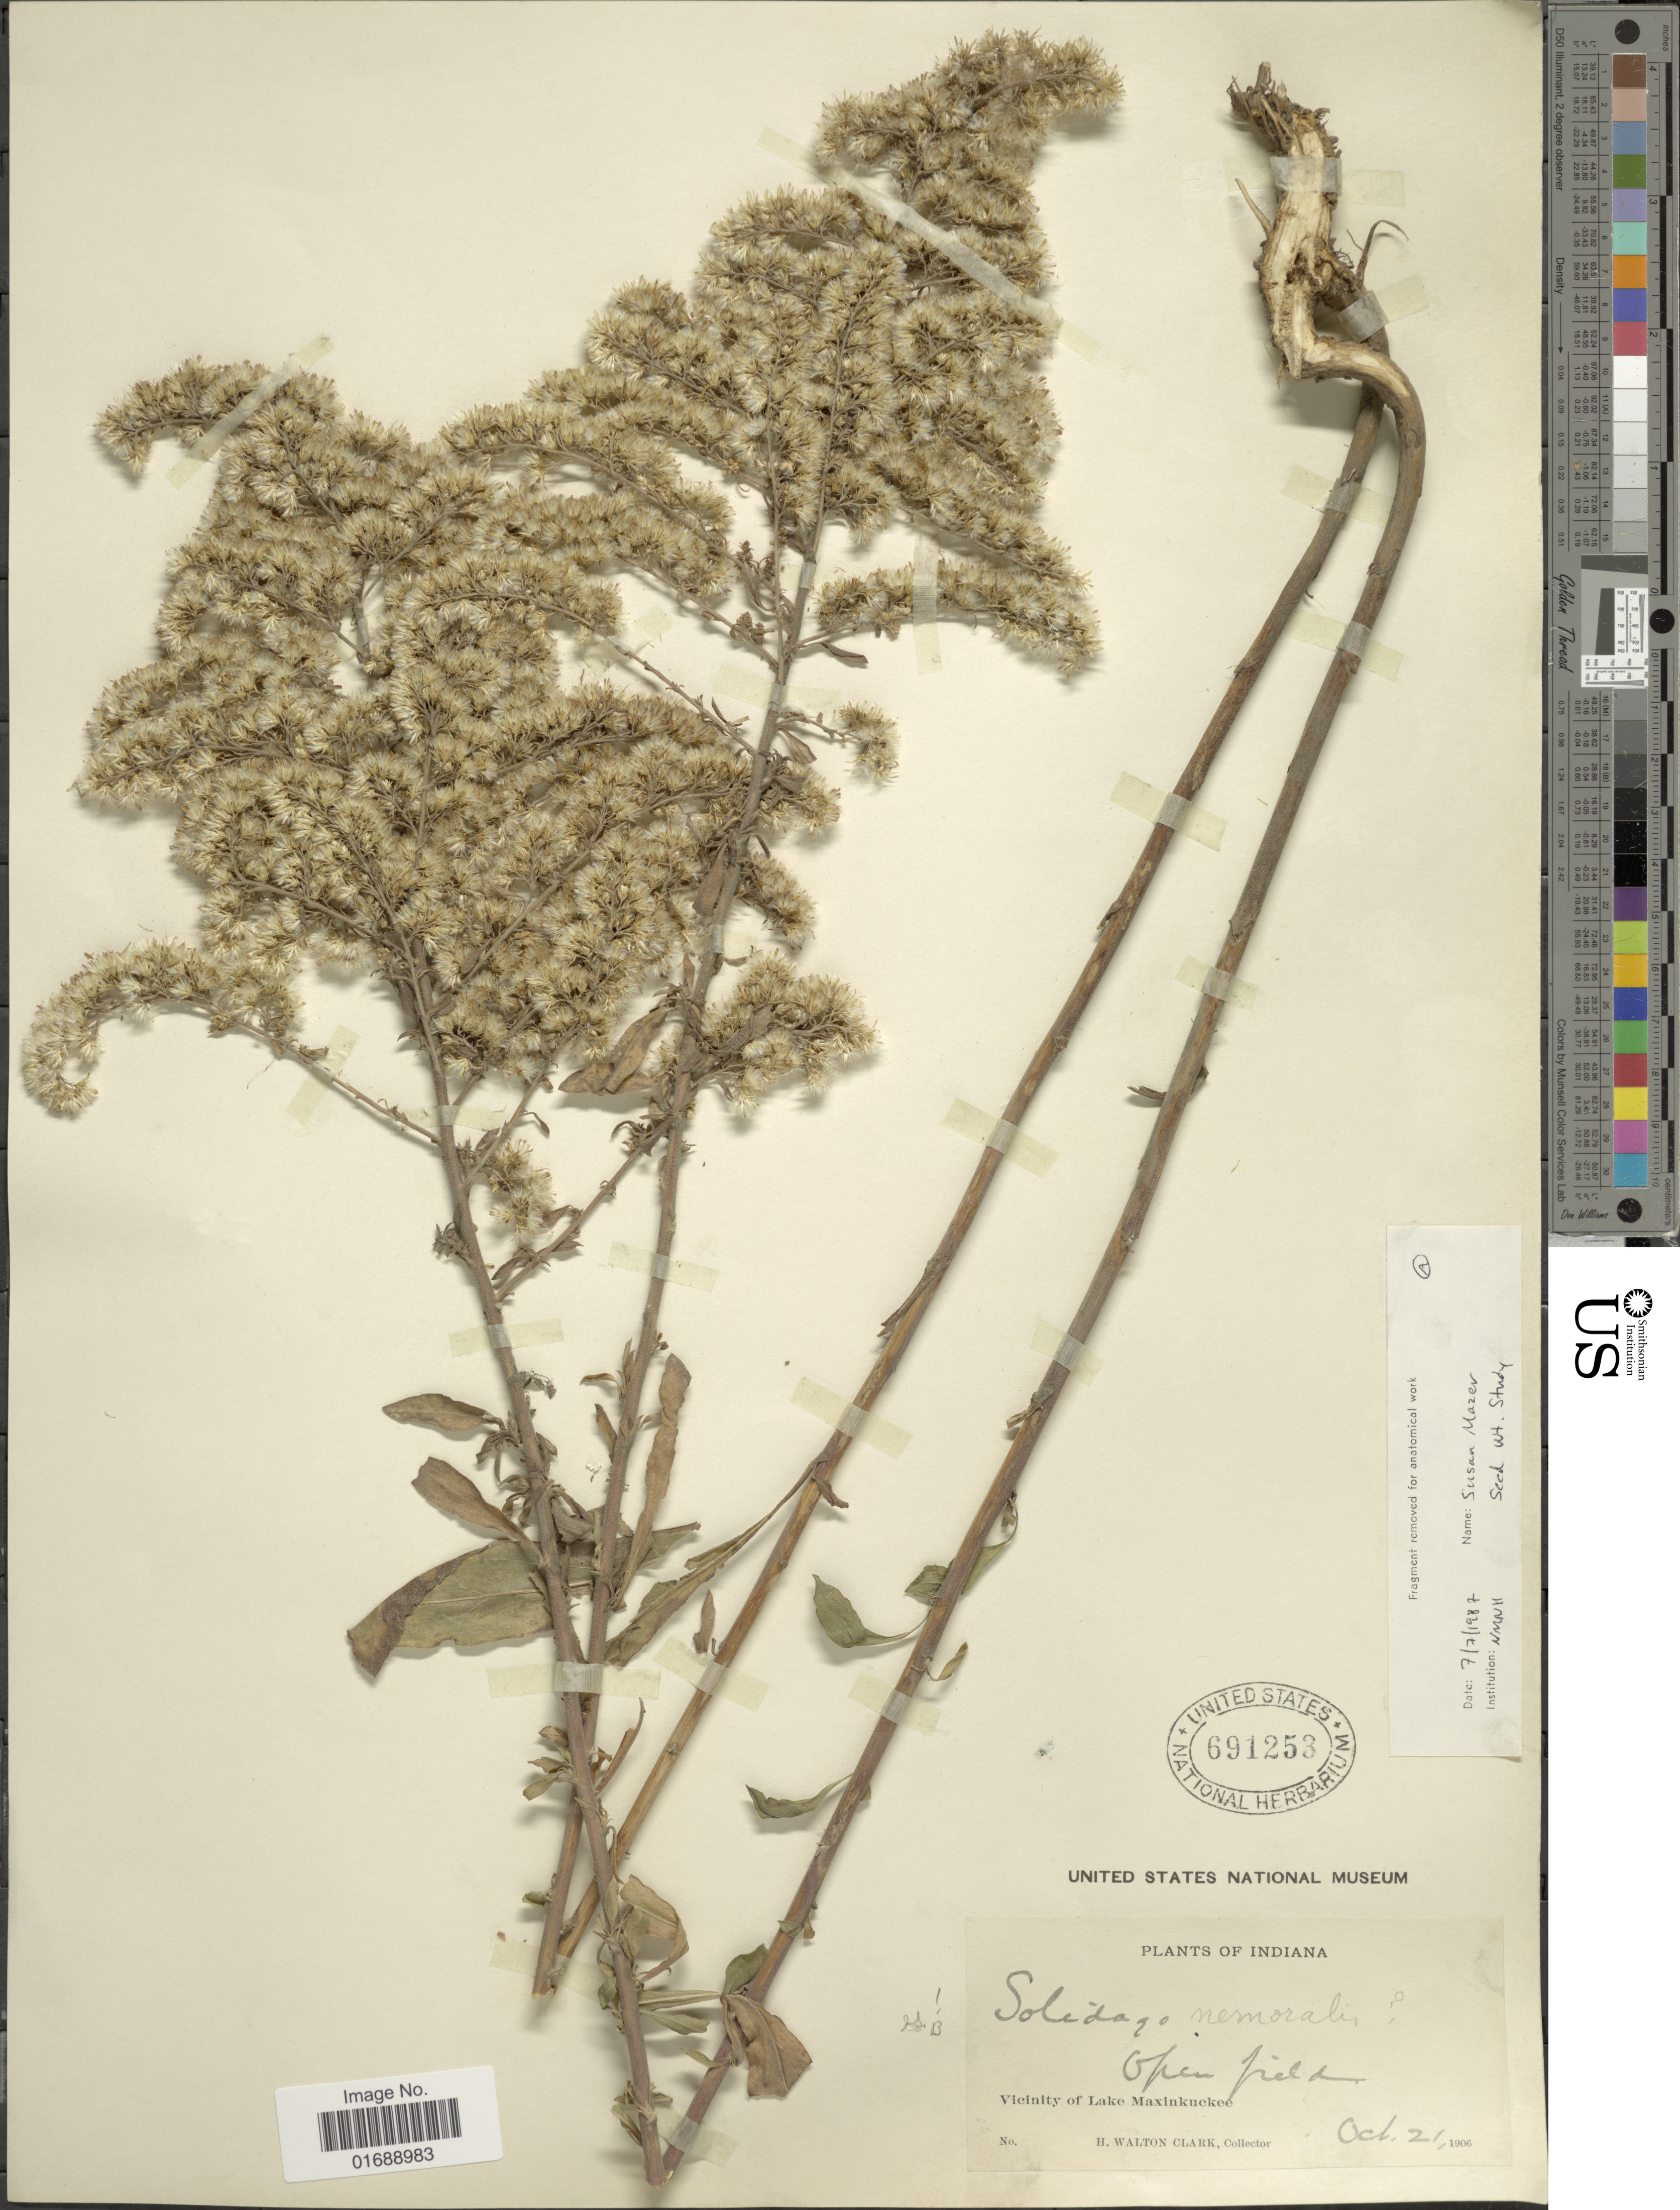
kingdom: Plantae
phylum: Tracheophyta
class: Magnoliopsida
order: Asterales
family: Asteraceae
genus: Solidago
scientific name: Solidago nemoralis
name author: Aiton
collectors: H. W. Clark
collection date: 1906-10-21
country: United States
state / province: Indiana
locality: Vicinity of Lake Maxinkuckee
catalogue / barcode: US 691253